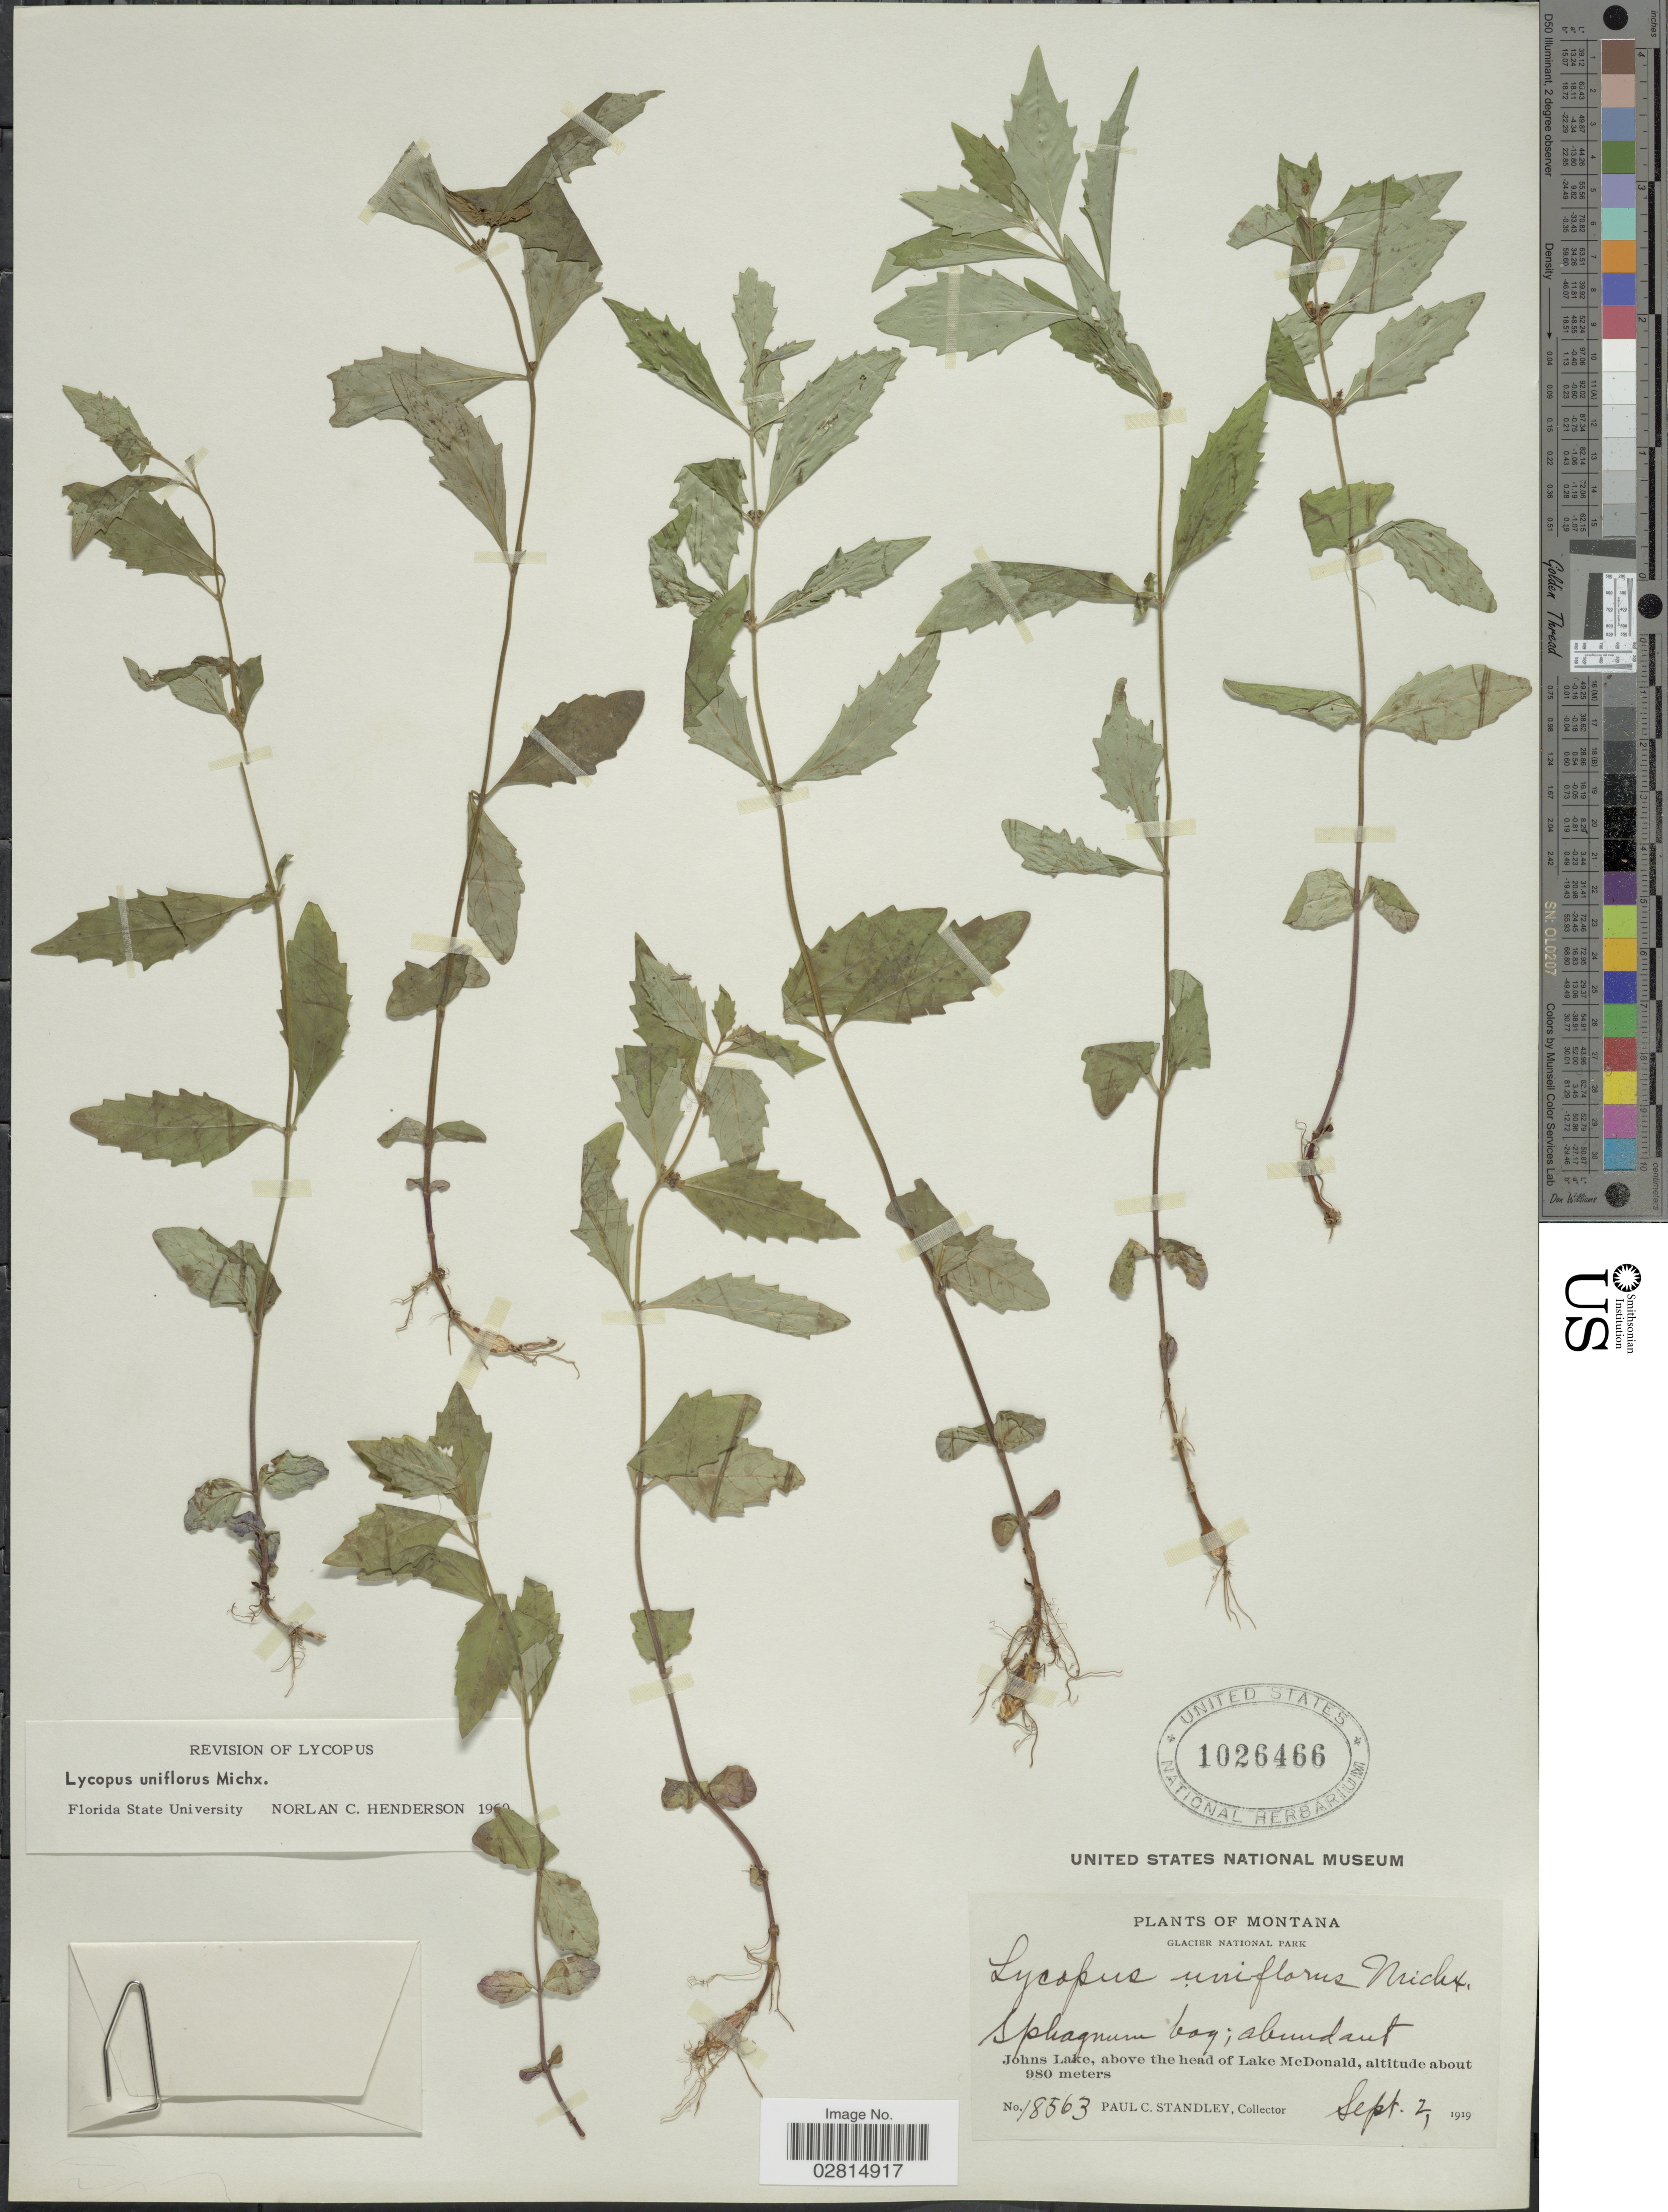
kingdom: Plantae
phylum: Tracheophyta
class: Magnoliopsida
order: Lamiales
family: Lamiaceae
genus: Lycopus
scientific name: Lycopus uniflorus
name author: Michx.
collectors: P. C. Standley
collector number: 18563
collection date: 1919-09-02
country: United States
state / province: Montana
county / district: Flathead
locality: Glacier National Park, Johns Lake, above the head of Lake McDonald.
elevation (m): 980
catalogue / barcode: US 1026466